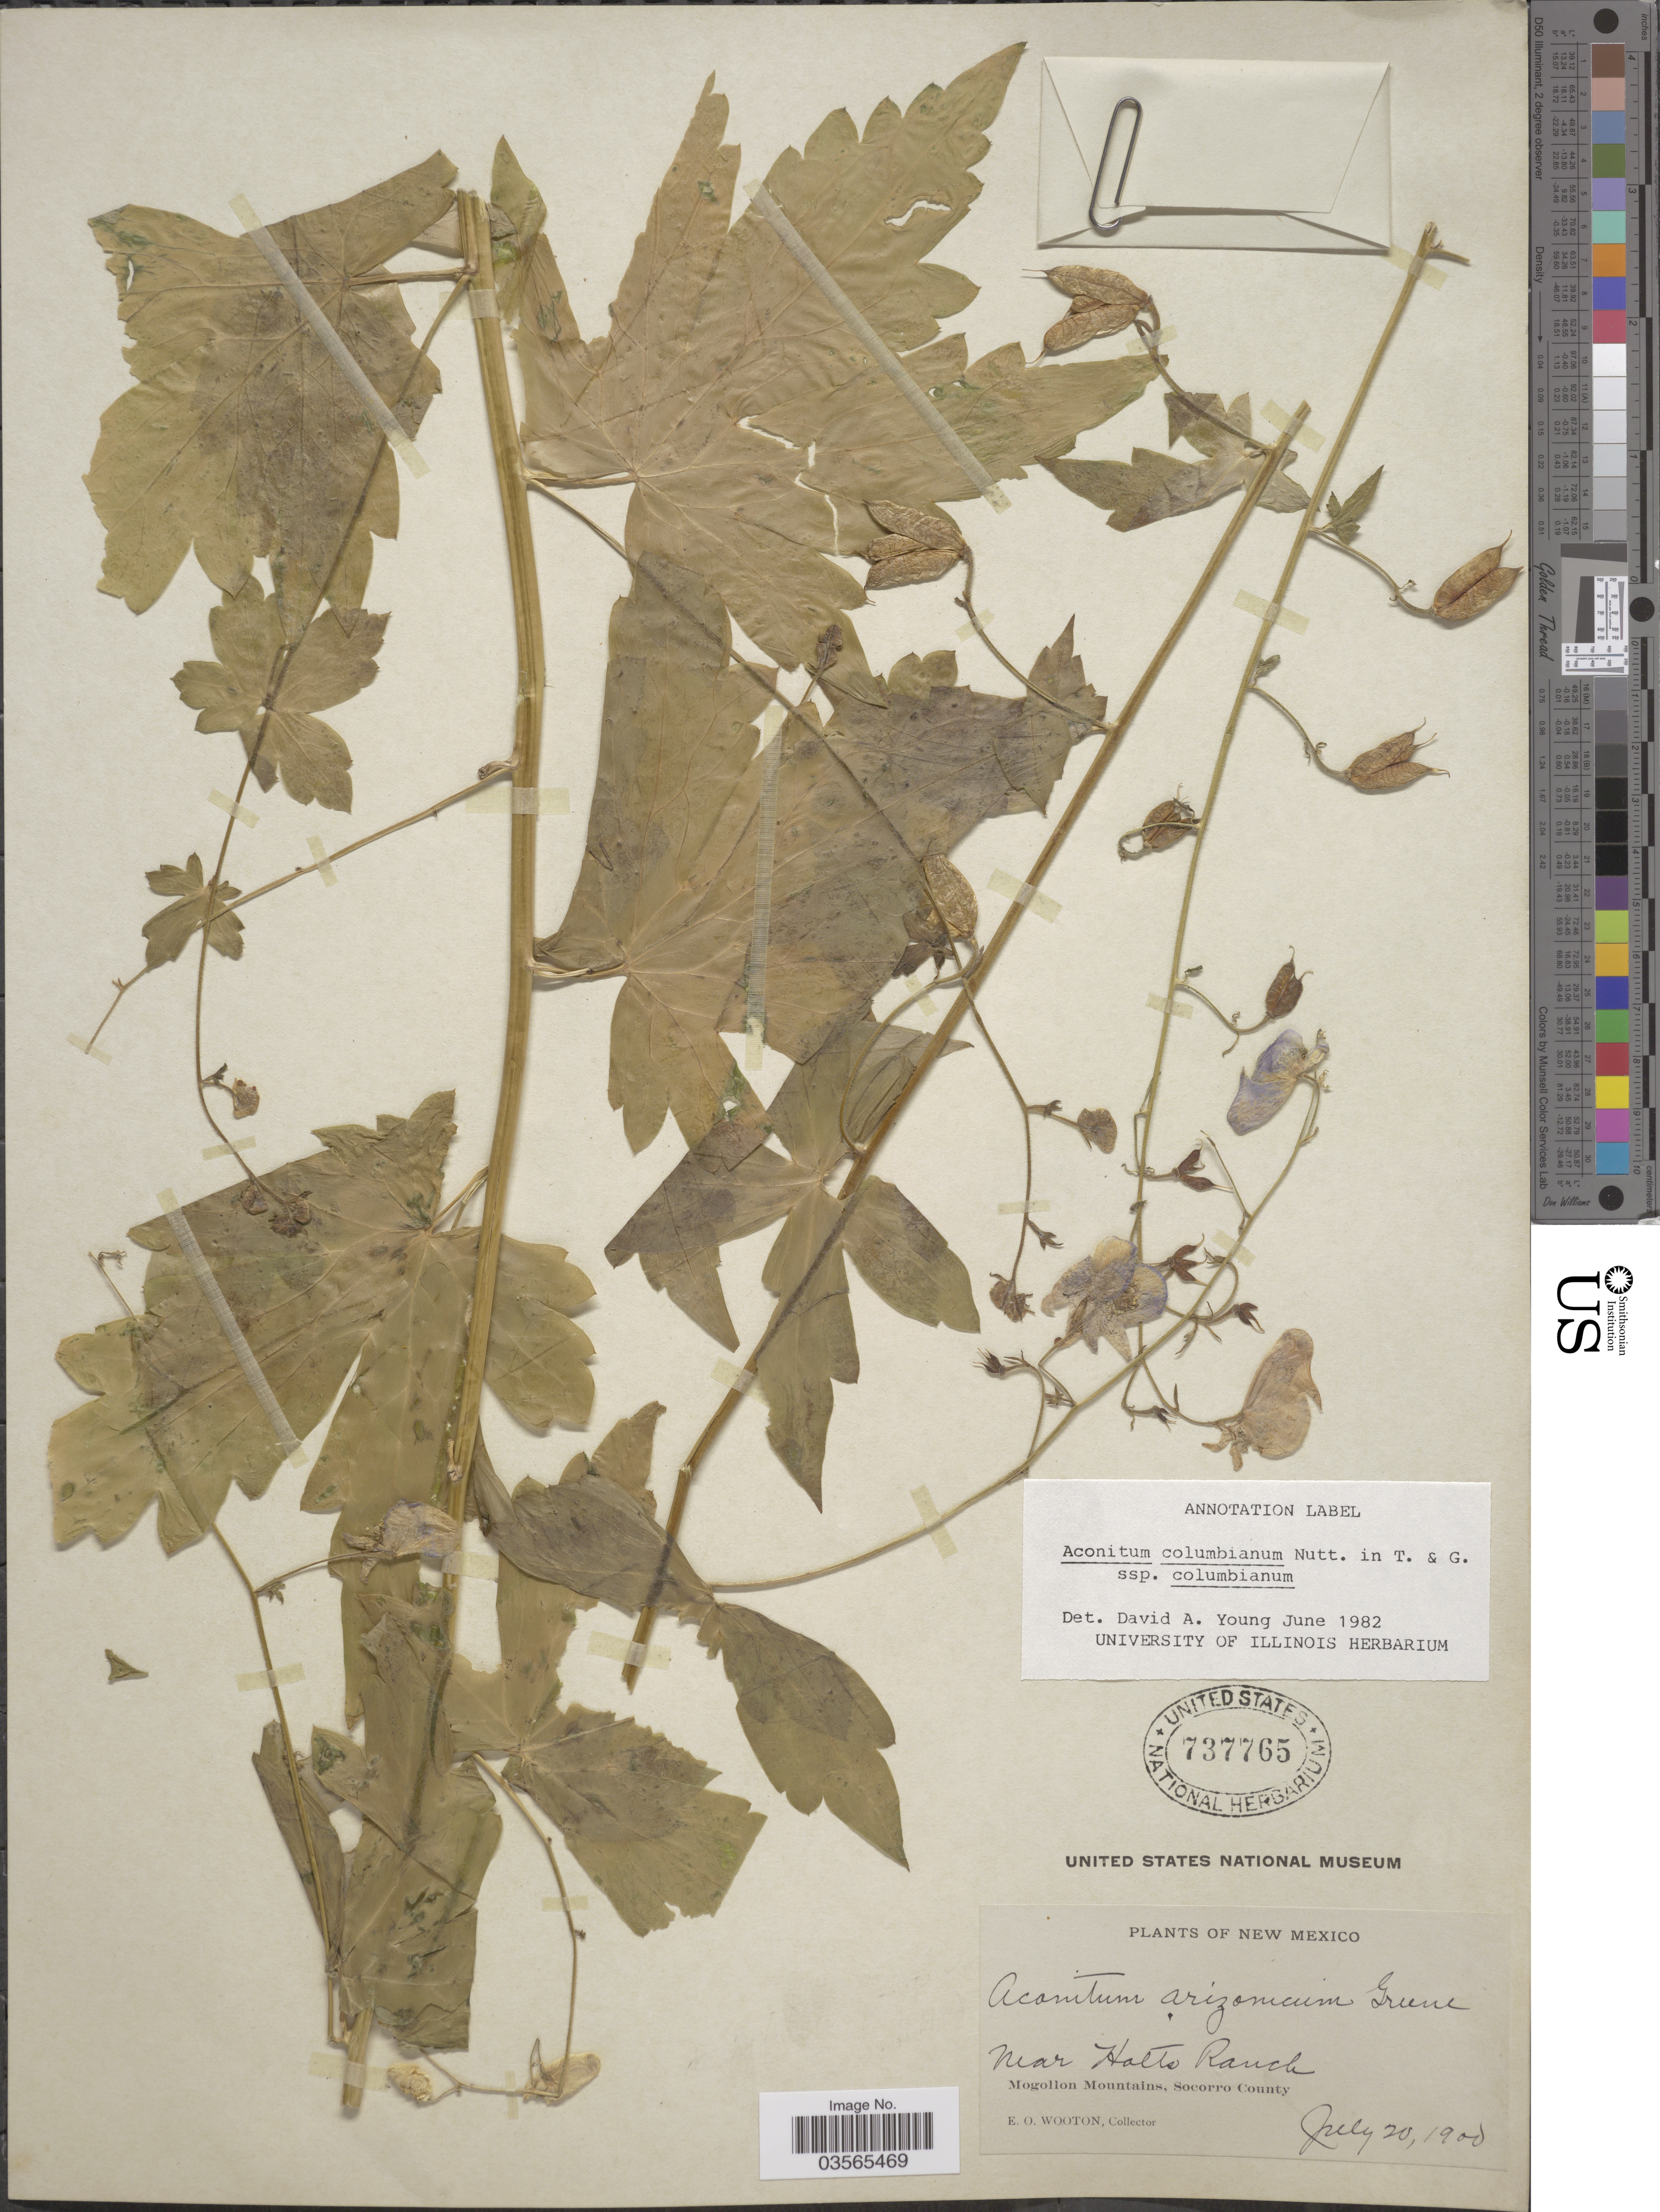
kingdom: Plantae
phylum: Tracheophyta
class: Magnoliopsida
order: Ranunculales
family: Ranunculaceae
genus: Aconitum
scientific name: Aconitum columbianum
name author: Nutt.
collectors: E. O. Wooton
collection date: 1900-07-20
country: United States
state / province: New Mexico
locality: Near Holts Ranch. Mogollon Mountains, Socorro County.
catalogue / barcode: US 737765